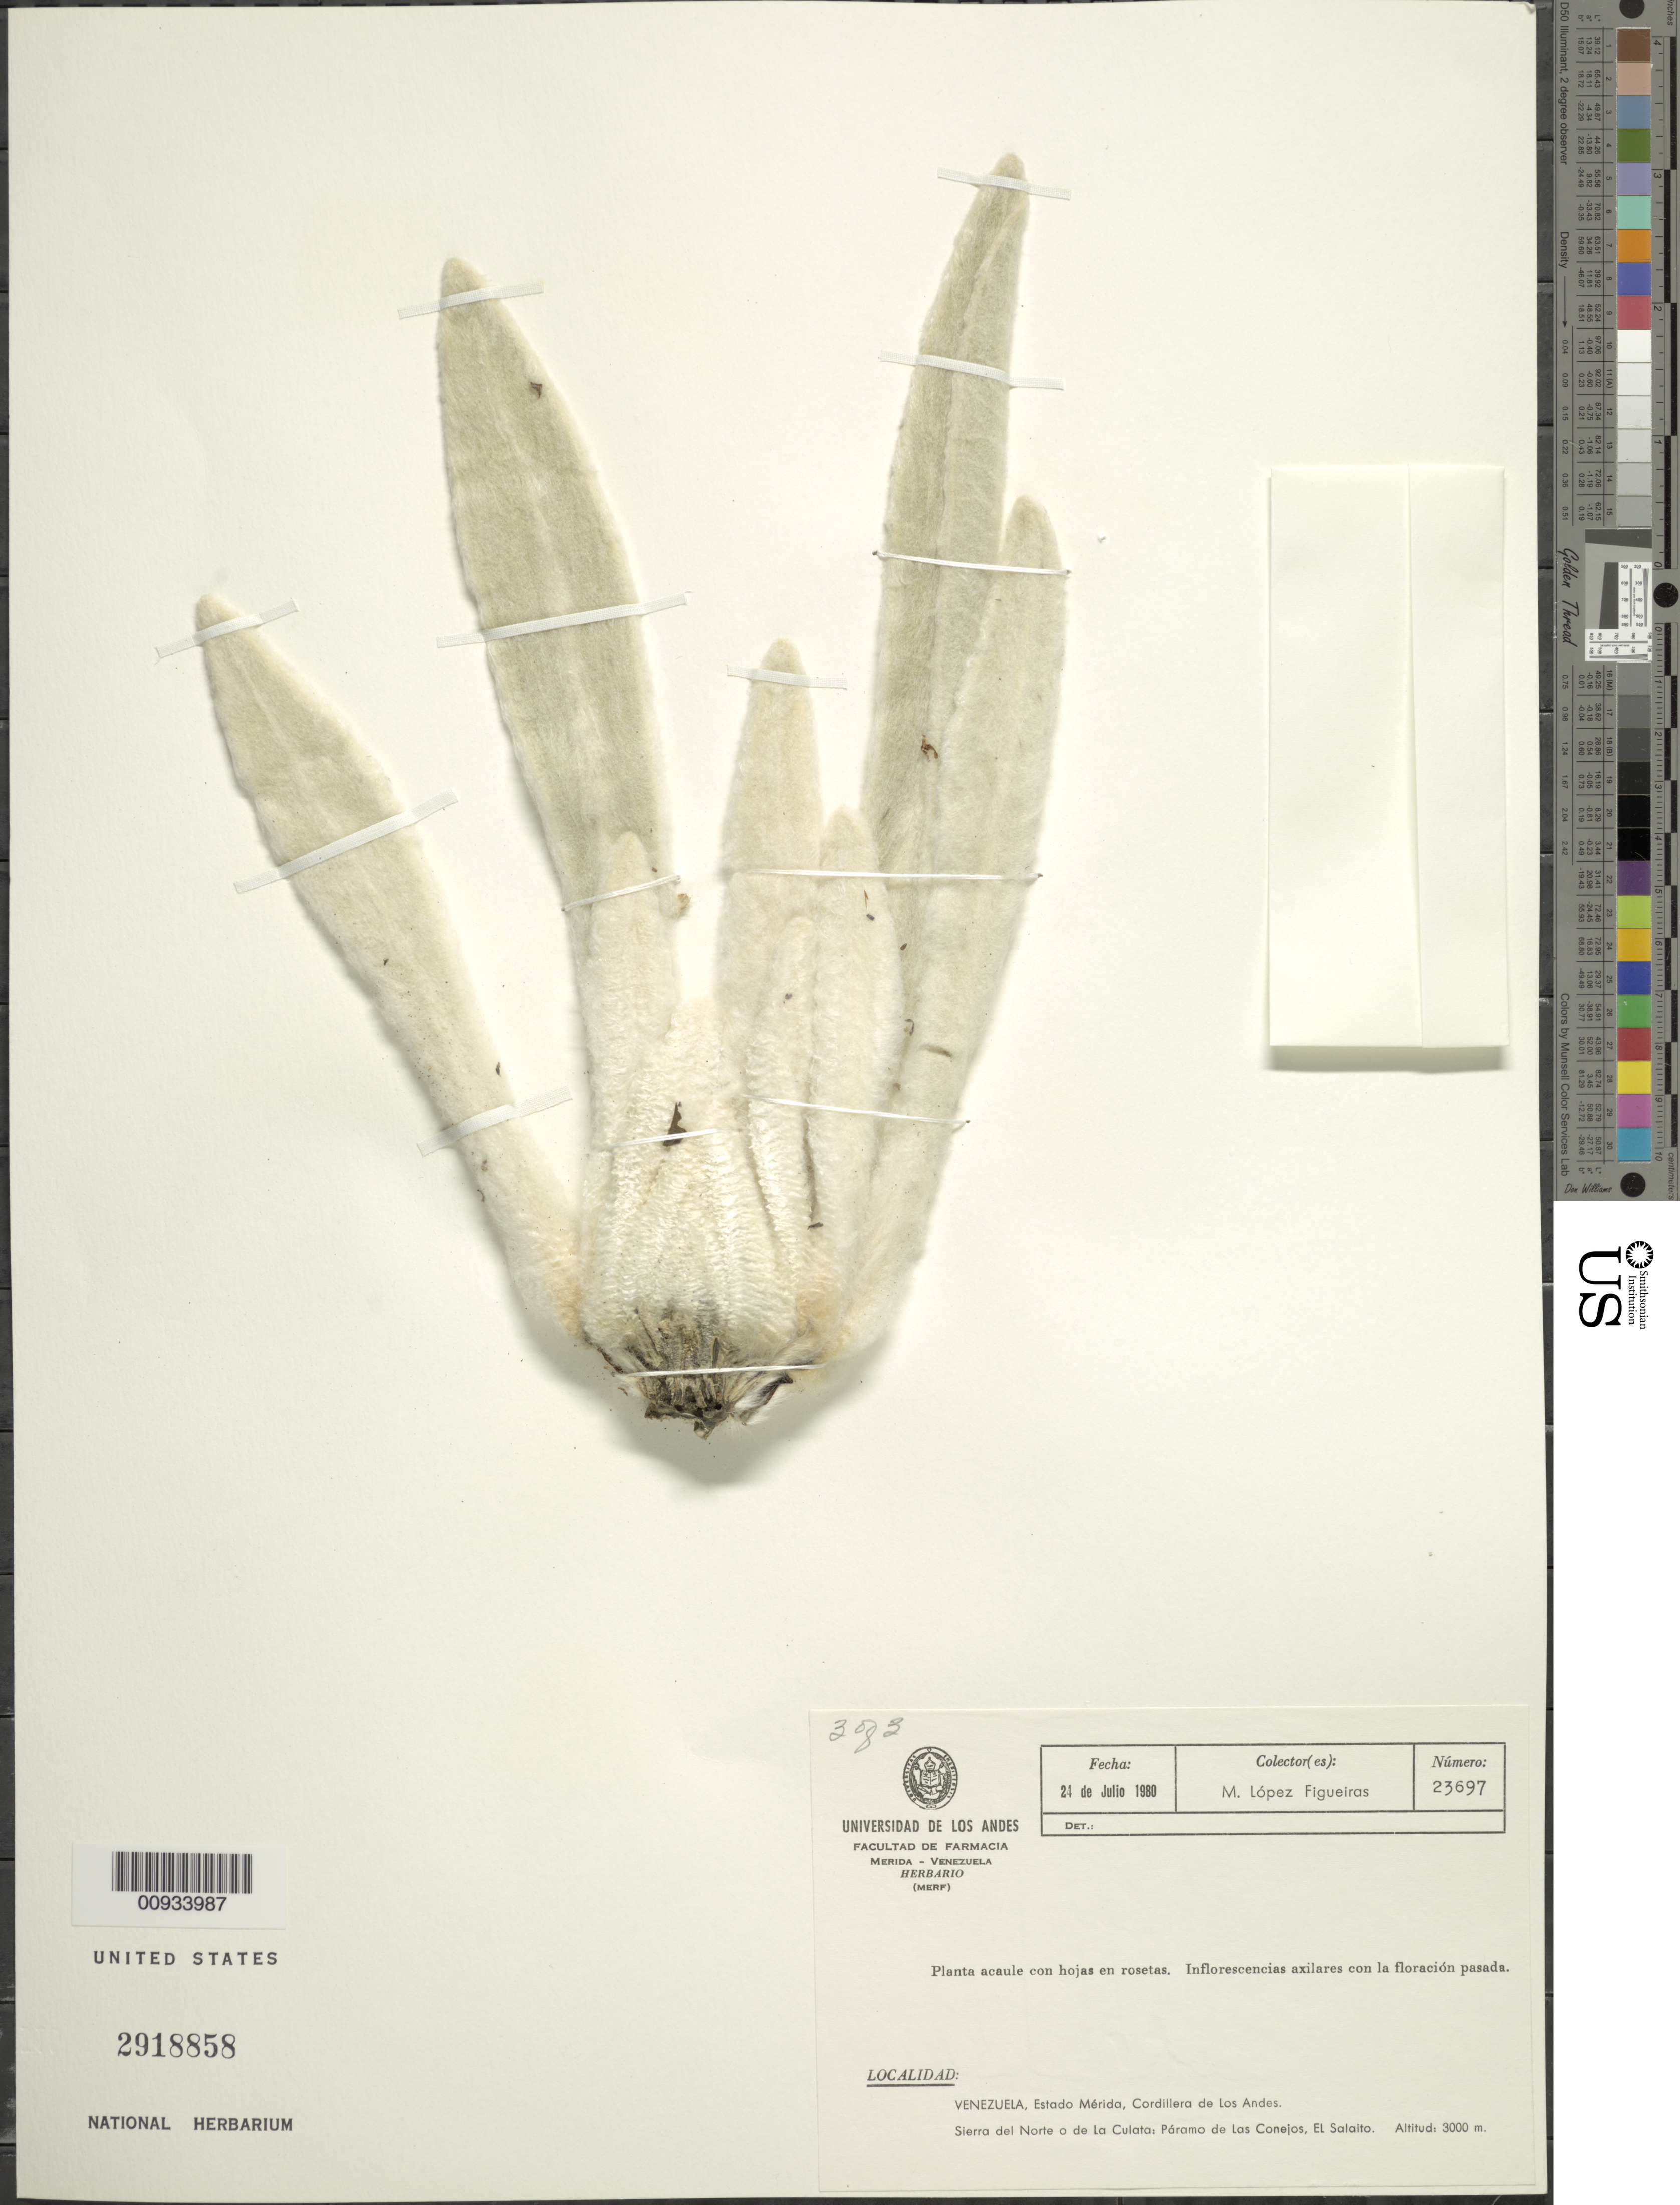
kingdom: Plantae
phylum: Tracheophyta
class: Magnoliopsida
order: Asterales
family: Asteraceae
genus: Espeletia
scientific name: Espeletia schultzii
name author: Wedd.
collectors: M. López Figueiras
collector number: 23697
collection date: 1980-07-24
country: Venezuela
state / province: Mérida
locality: Cordillera de Los Andes, Sierra del Norte o de La Culata, Paramo de Las Conejos, El Salaito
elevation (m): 3000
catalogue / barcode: US 2918858